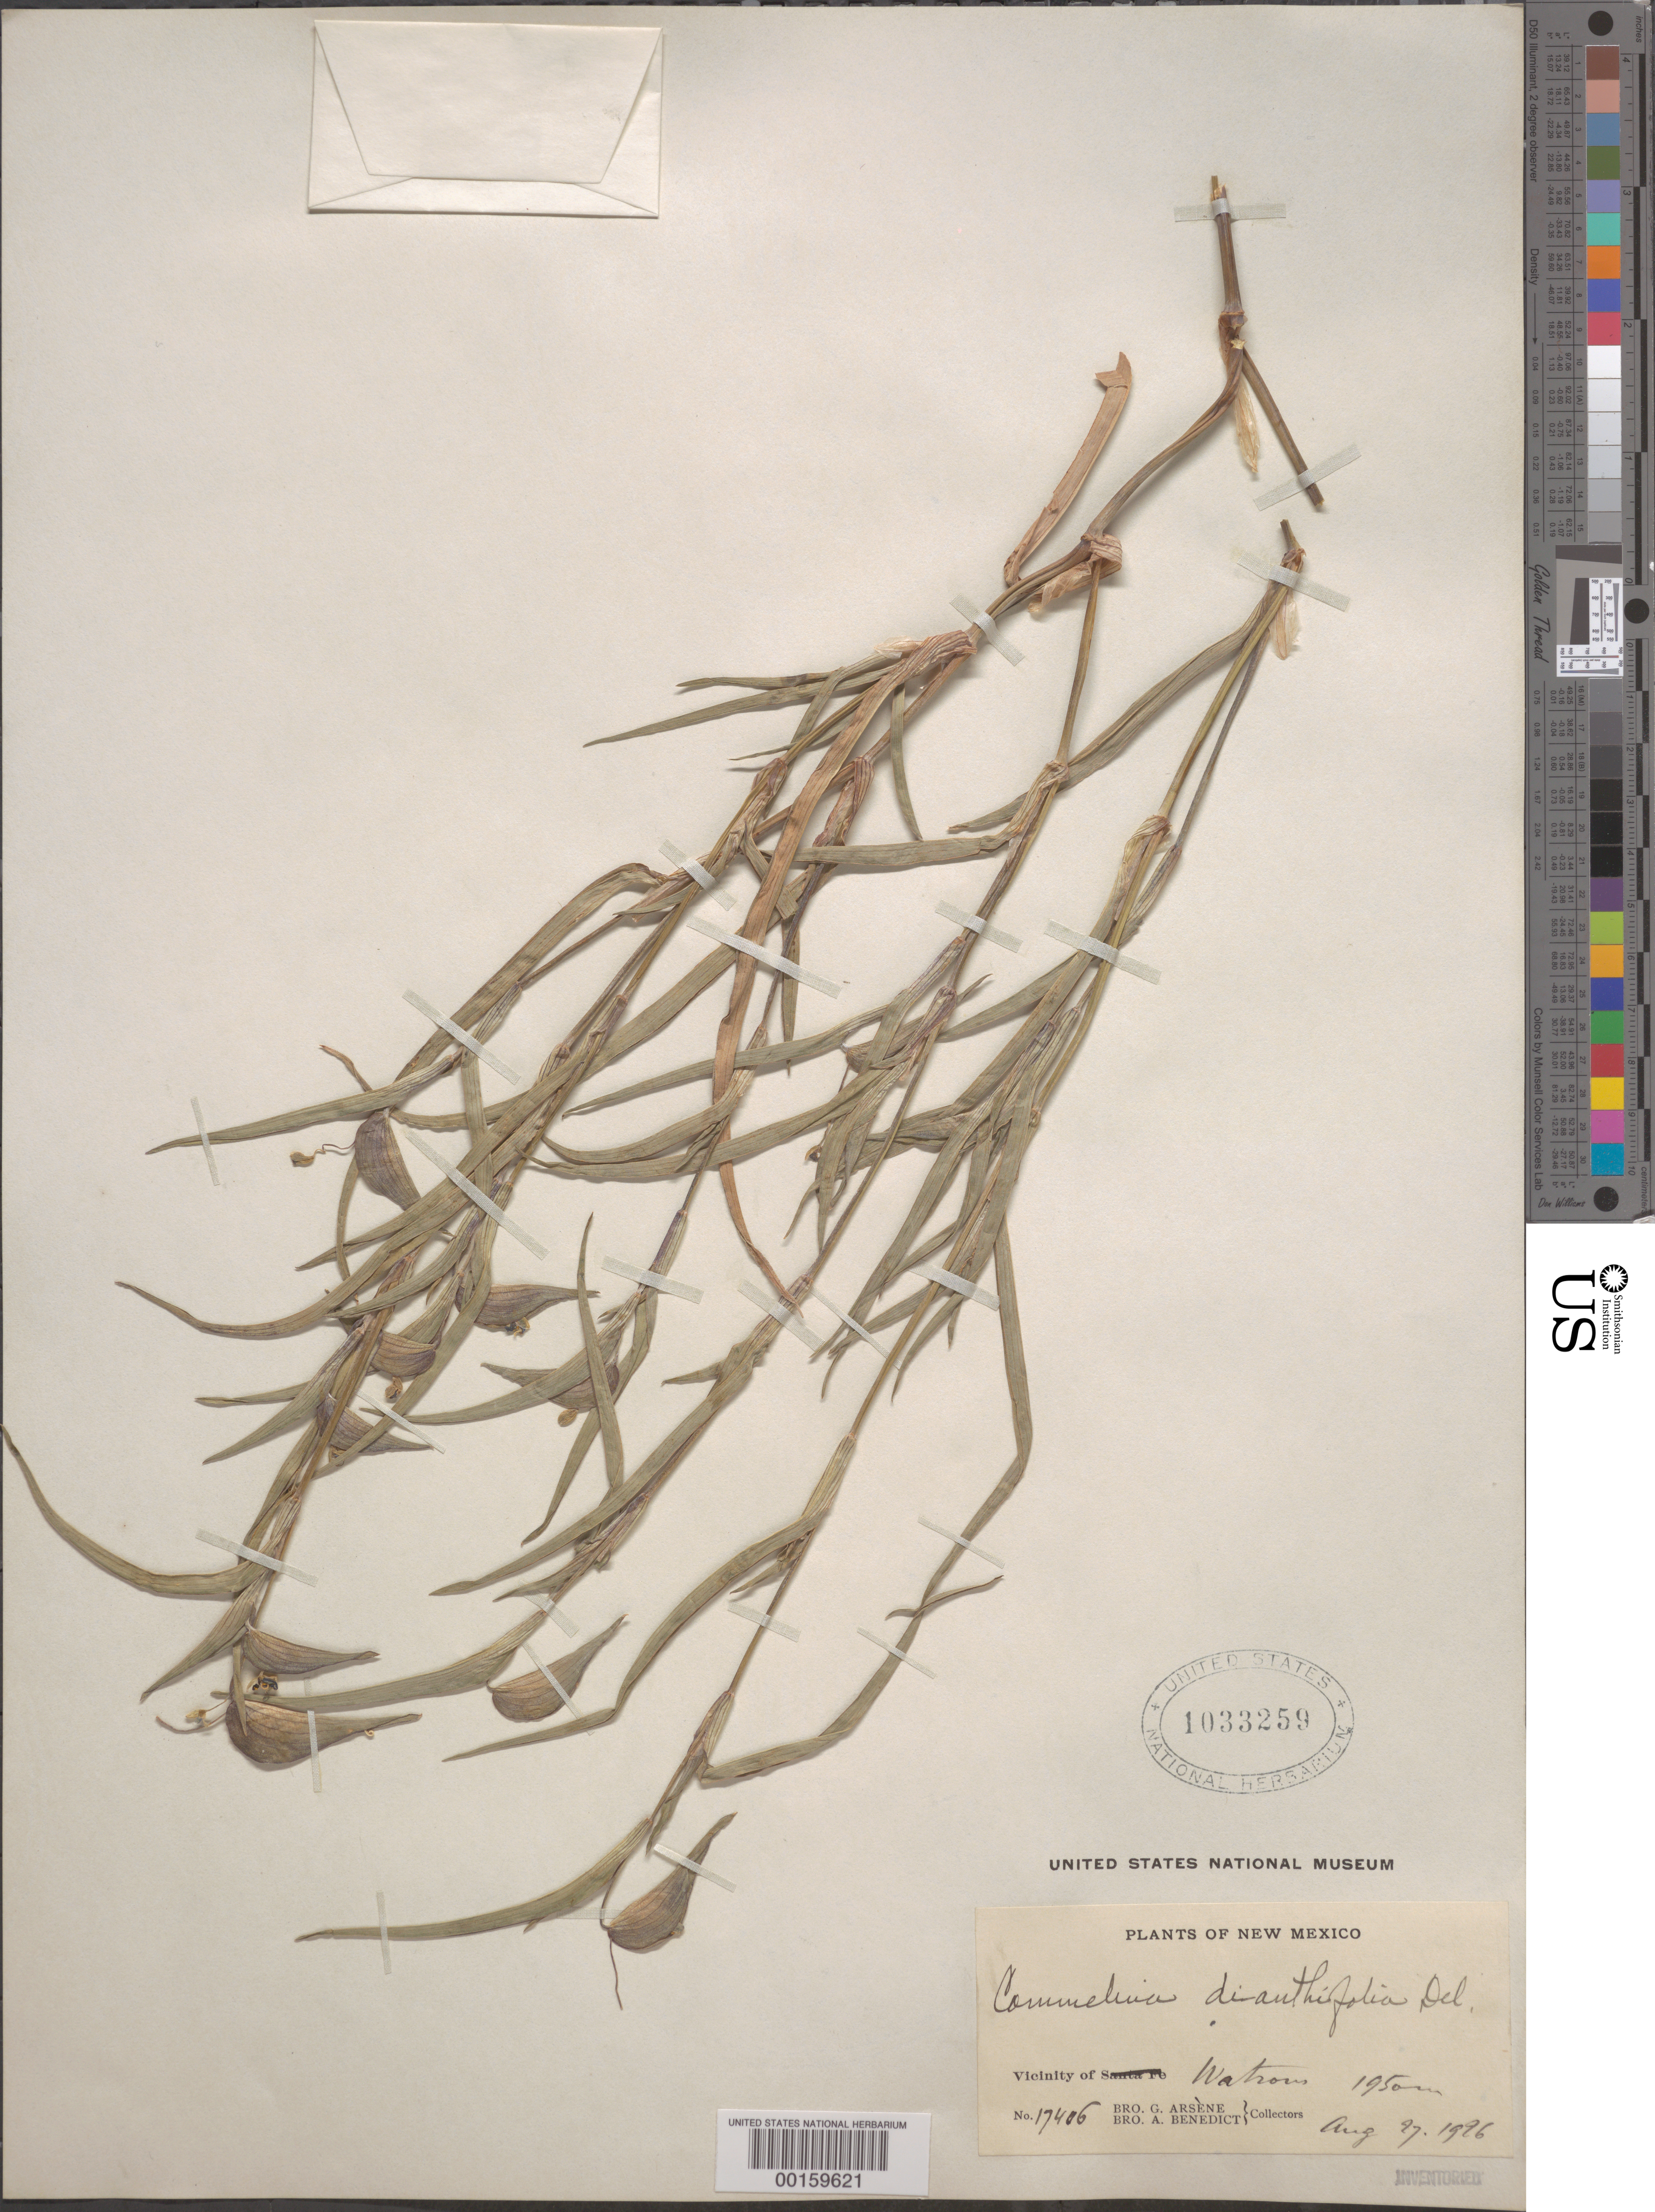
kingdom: Plantae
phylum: Tracheophyta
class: Liliopsida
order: Commelinales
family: Commelinaceae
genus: Commelina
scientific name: Commelina dianthifolia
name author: Redouté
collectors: Bro. G. Arsène & Bro. Benedict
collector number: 17406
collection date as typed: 27 Aug 1926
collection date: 1926-08-27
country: United States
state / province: New Mexico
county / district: Mora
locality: Watrous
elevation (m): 1950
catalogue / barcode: US 1033259